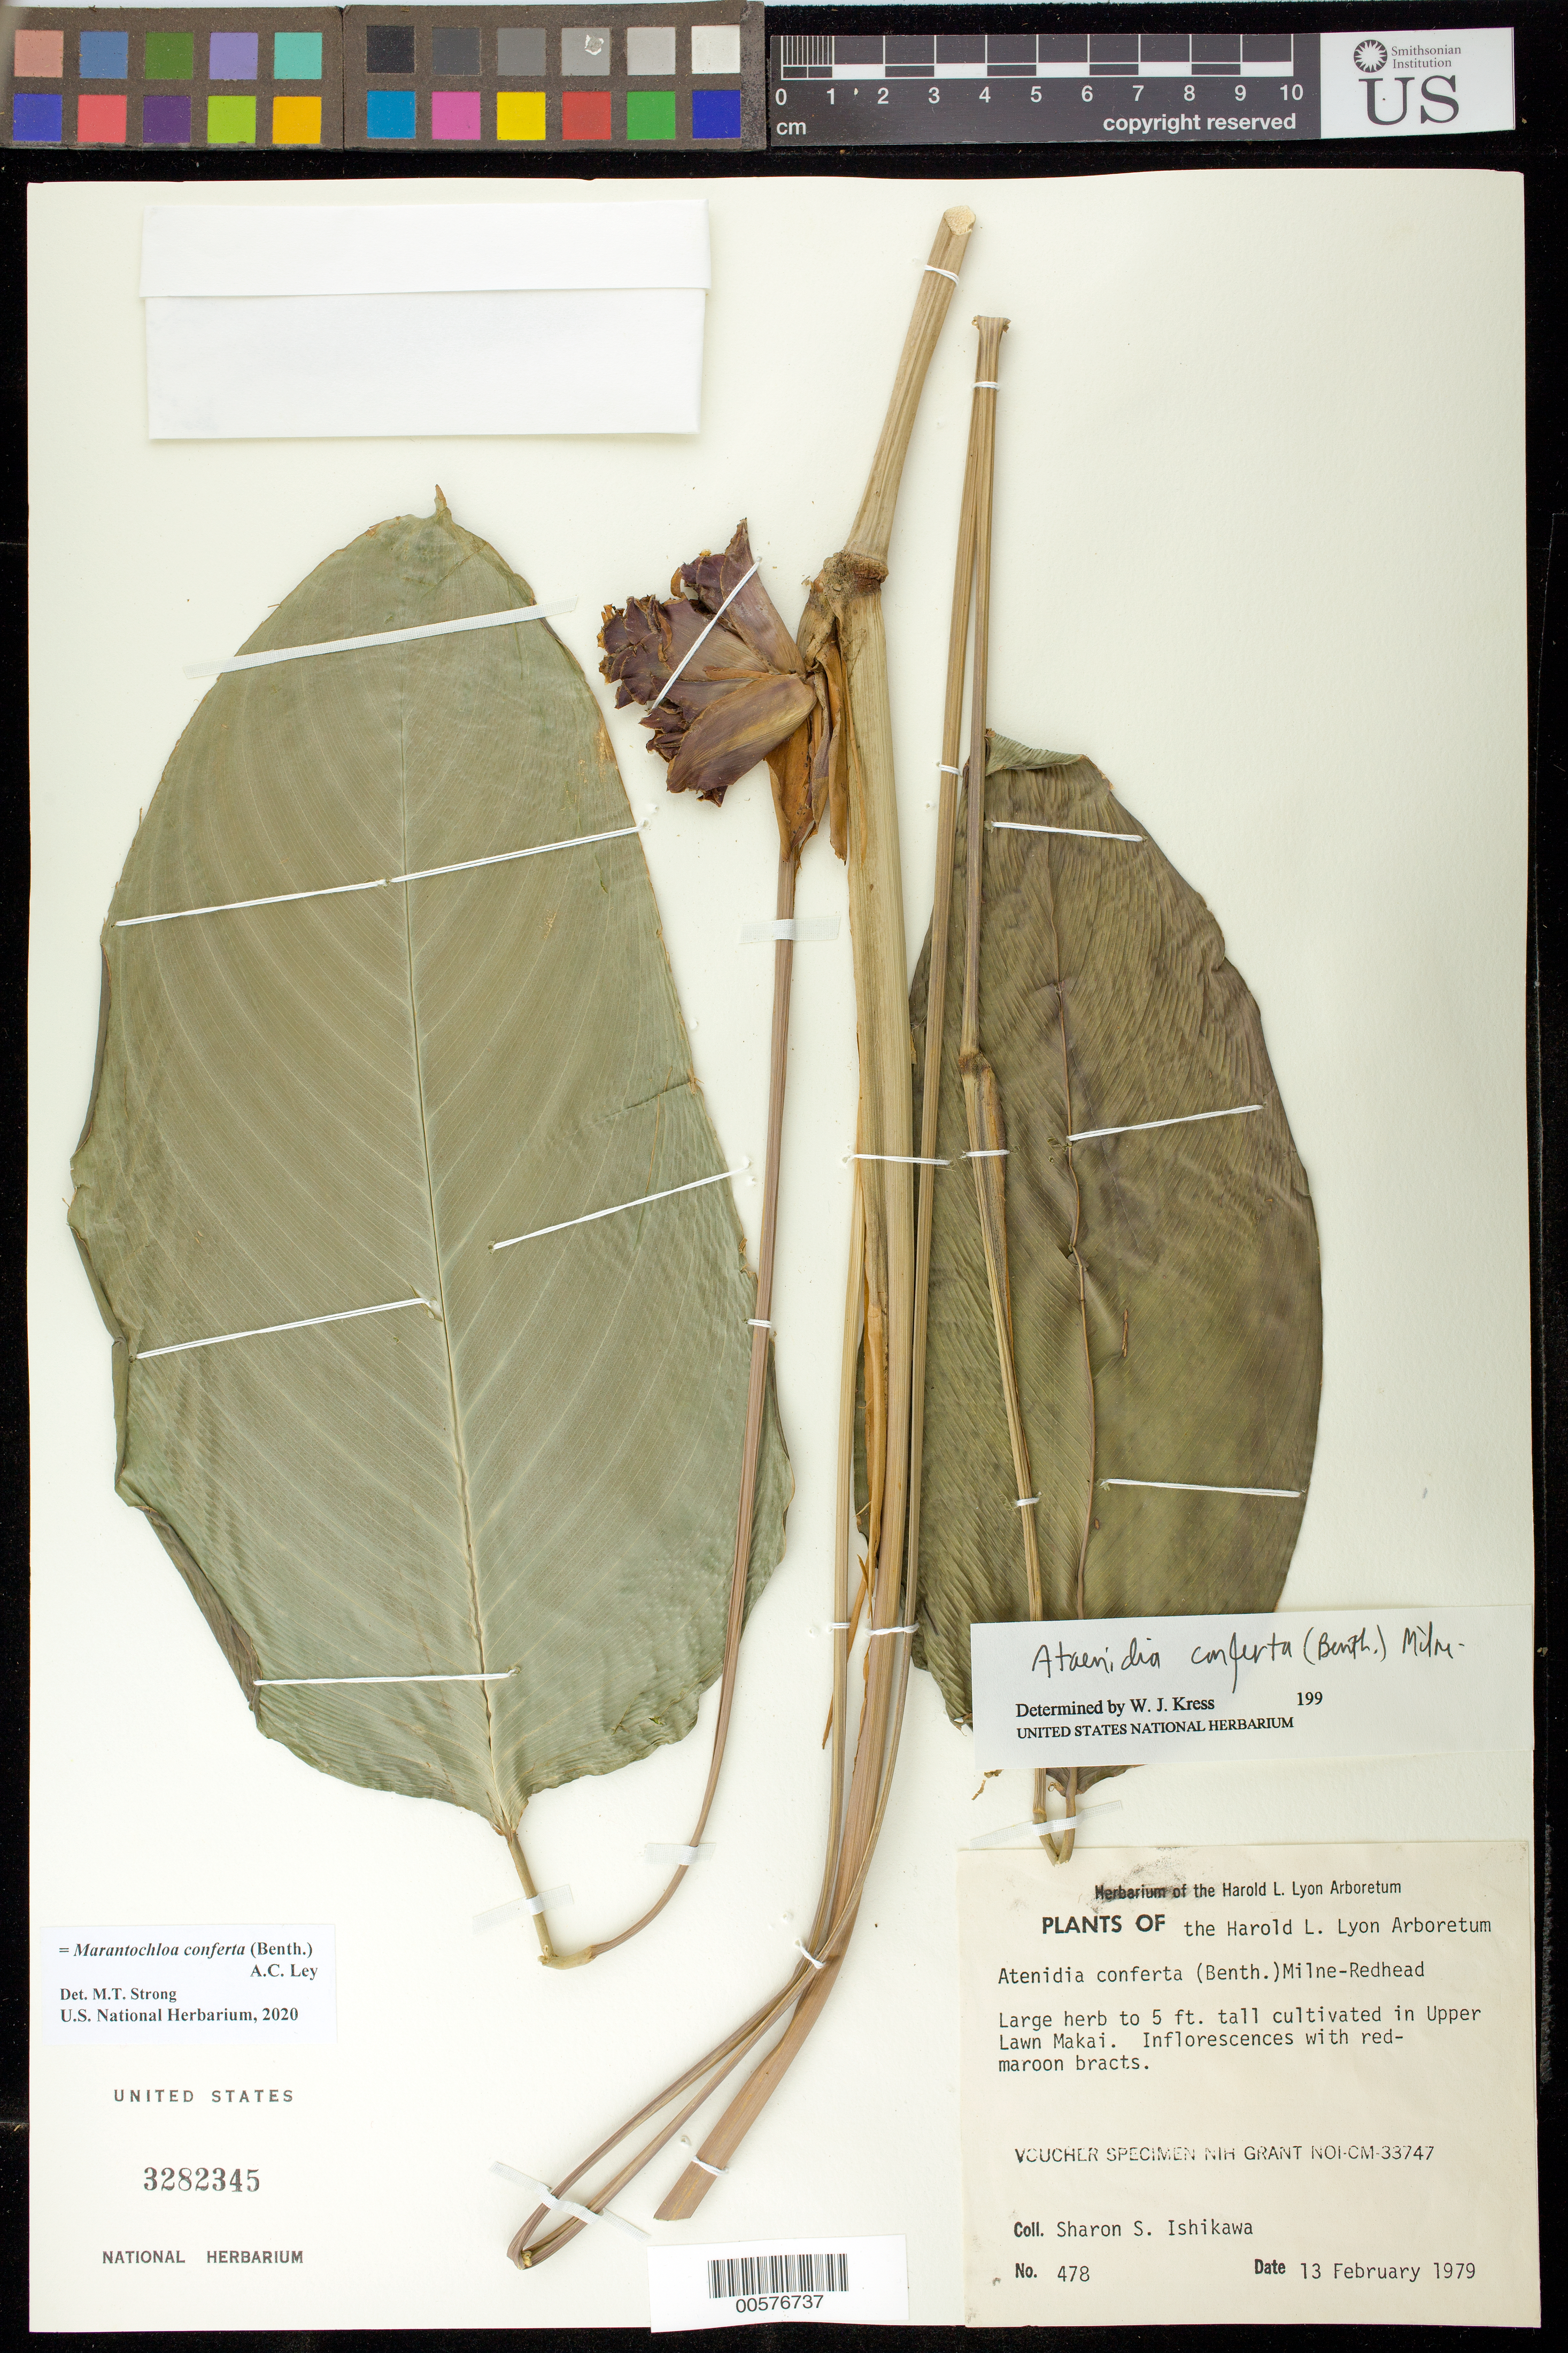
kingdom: Plantae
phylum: Tracheophyta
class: Liliopsida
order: Zingiberales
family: Marantaceae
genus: Marantochloa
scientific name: Marantochloa conferta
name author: (Benth.) A.C. Ley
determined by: Strong, M. T., (US), Smithsonian Institution - National Museum of Natural History (UNITED STATES)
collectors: S. S. Ishikawa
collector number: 478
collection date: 1979-02-13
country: United States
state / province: Hawaii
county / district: Honolulu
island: Oahu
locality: Harold L. Lyon Arboretum.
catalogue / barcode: US 3282345